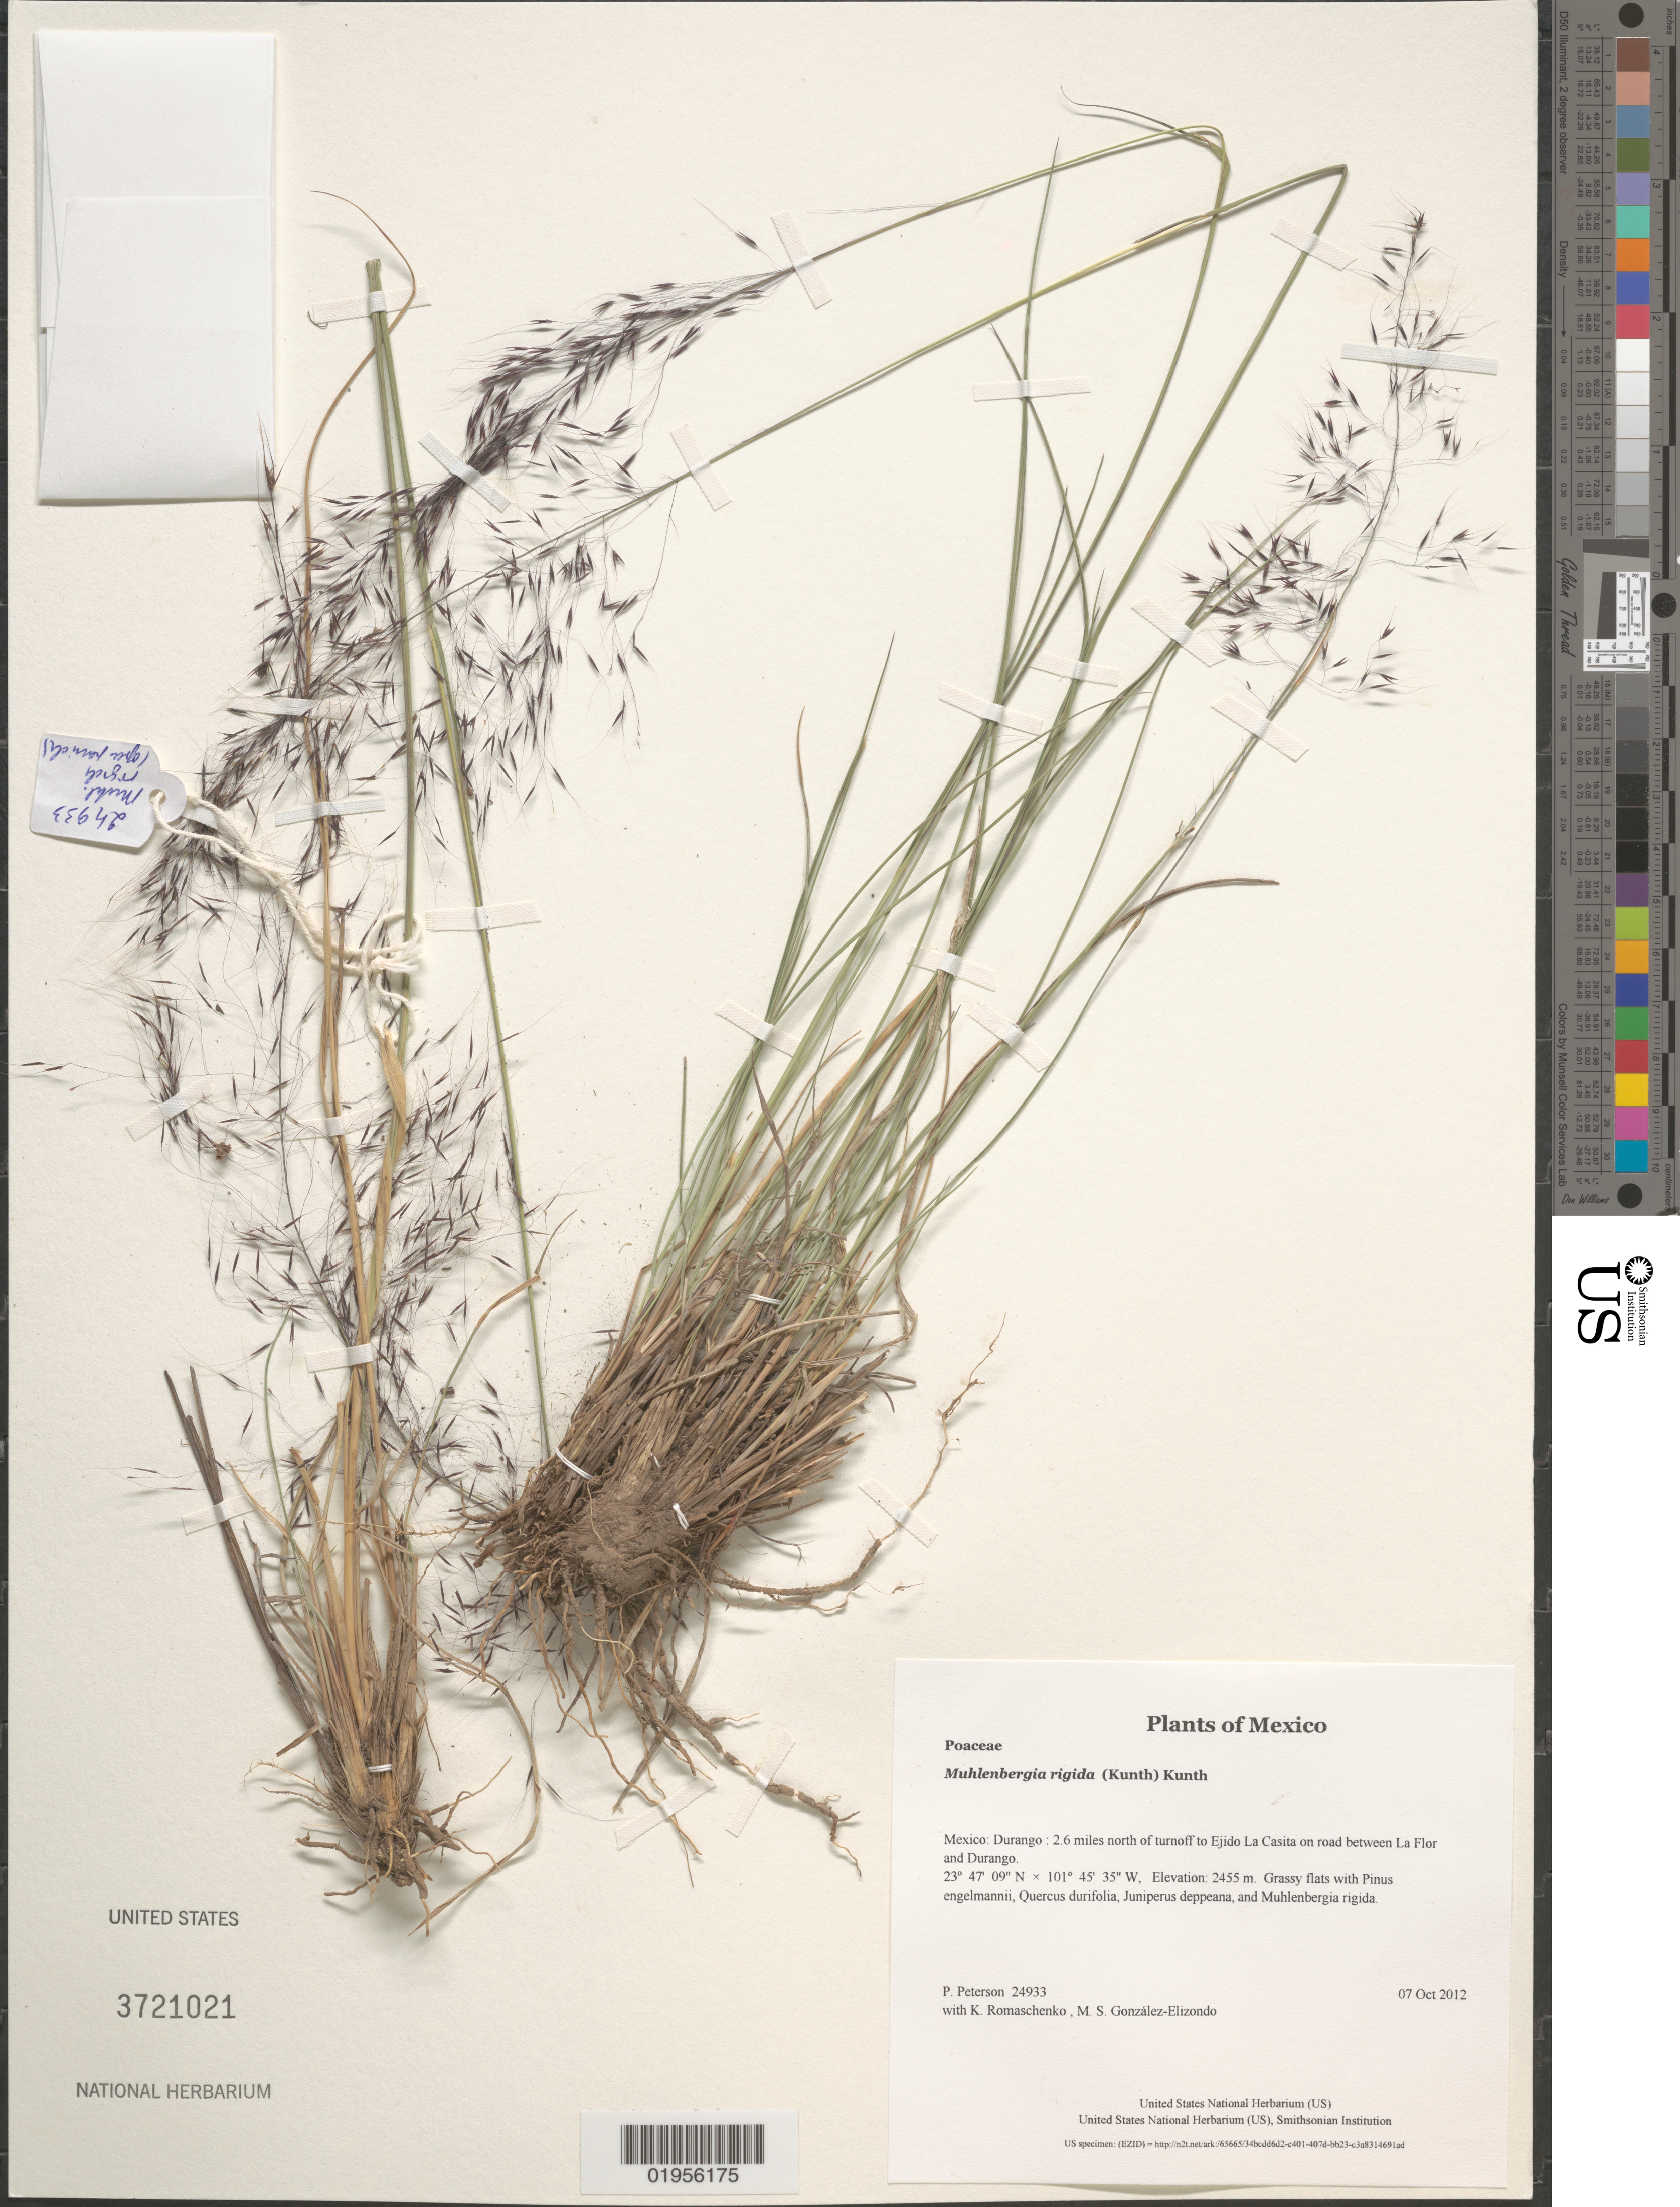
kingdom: Plantae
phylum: Tracheophyta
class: Liliopsida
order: Poales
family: Poaceae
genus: Muhlenbergia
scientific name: Muhlenbergia rigida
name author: (Kunth) Kunth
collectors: P. M. Peterson, K. Romaschenko & M. S. González-Elizondo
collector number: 24933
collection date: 2012-10-07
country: Mexico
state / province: Durango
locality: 2.6 miles north of turnoff to Ejido La Casita on road between La Flor and Durango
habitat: Grassy flats with Pinus engelmannii, Quercus durifolia, Juniperus deppeana, and Muhlenbergia rigida.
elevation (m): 2455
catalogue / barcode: US 3721021